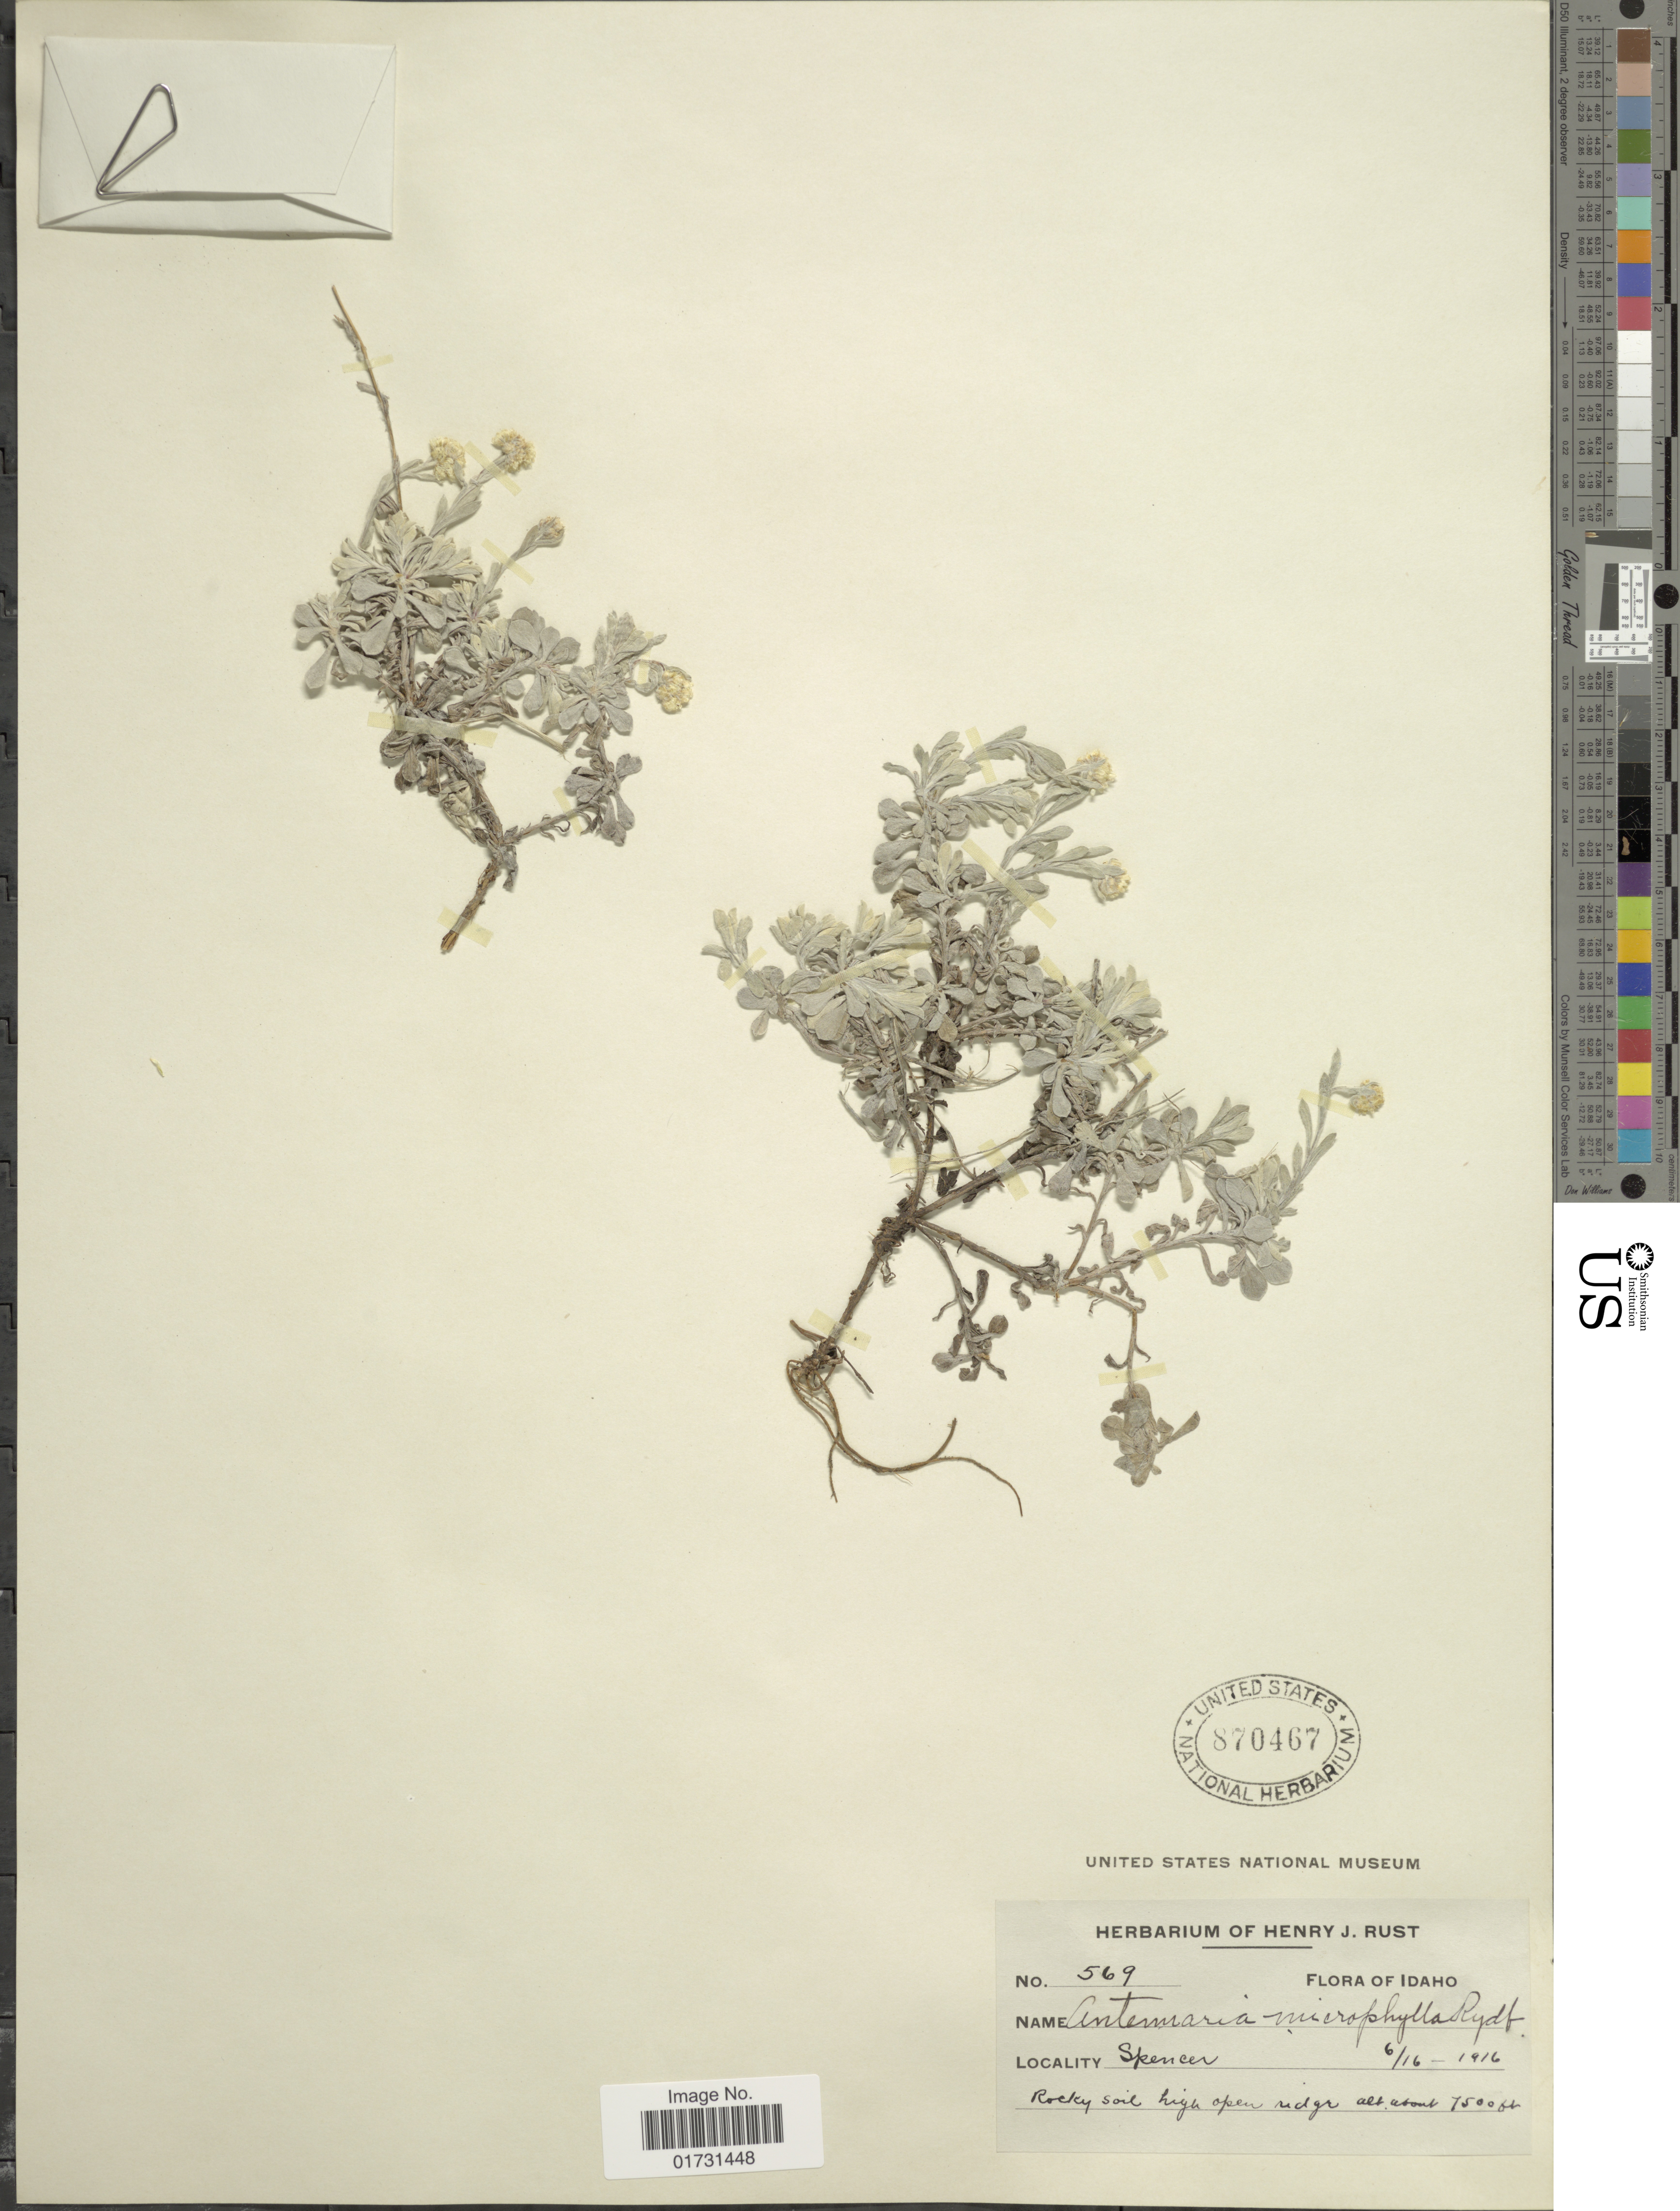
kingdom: Plantae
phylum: Tracheophyta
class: Magnoliopsida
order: Asterales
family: Asteraceae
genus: Antennaria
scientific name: Antennaria microphylla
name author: Rydb.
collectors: ex herb. Henry J. Rust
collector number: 569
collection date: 1916-06-16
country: United States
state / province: Idaho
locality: Spencer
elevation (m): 2286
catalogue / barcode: US 870467